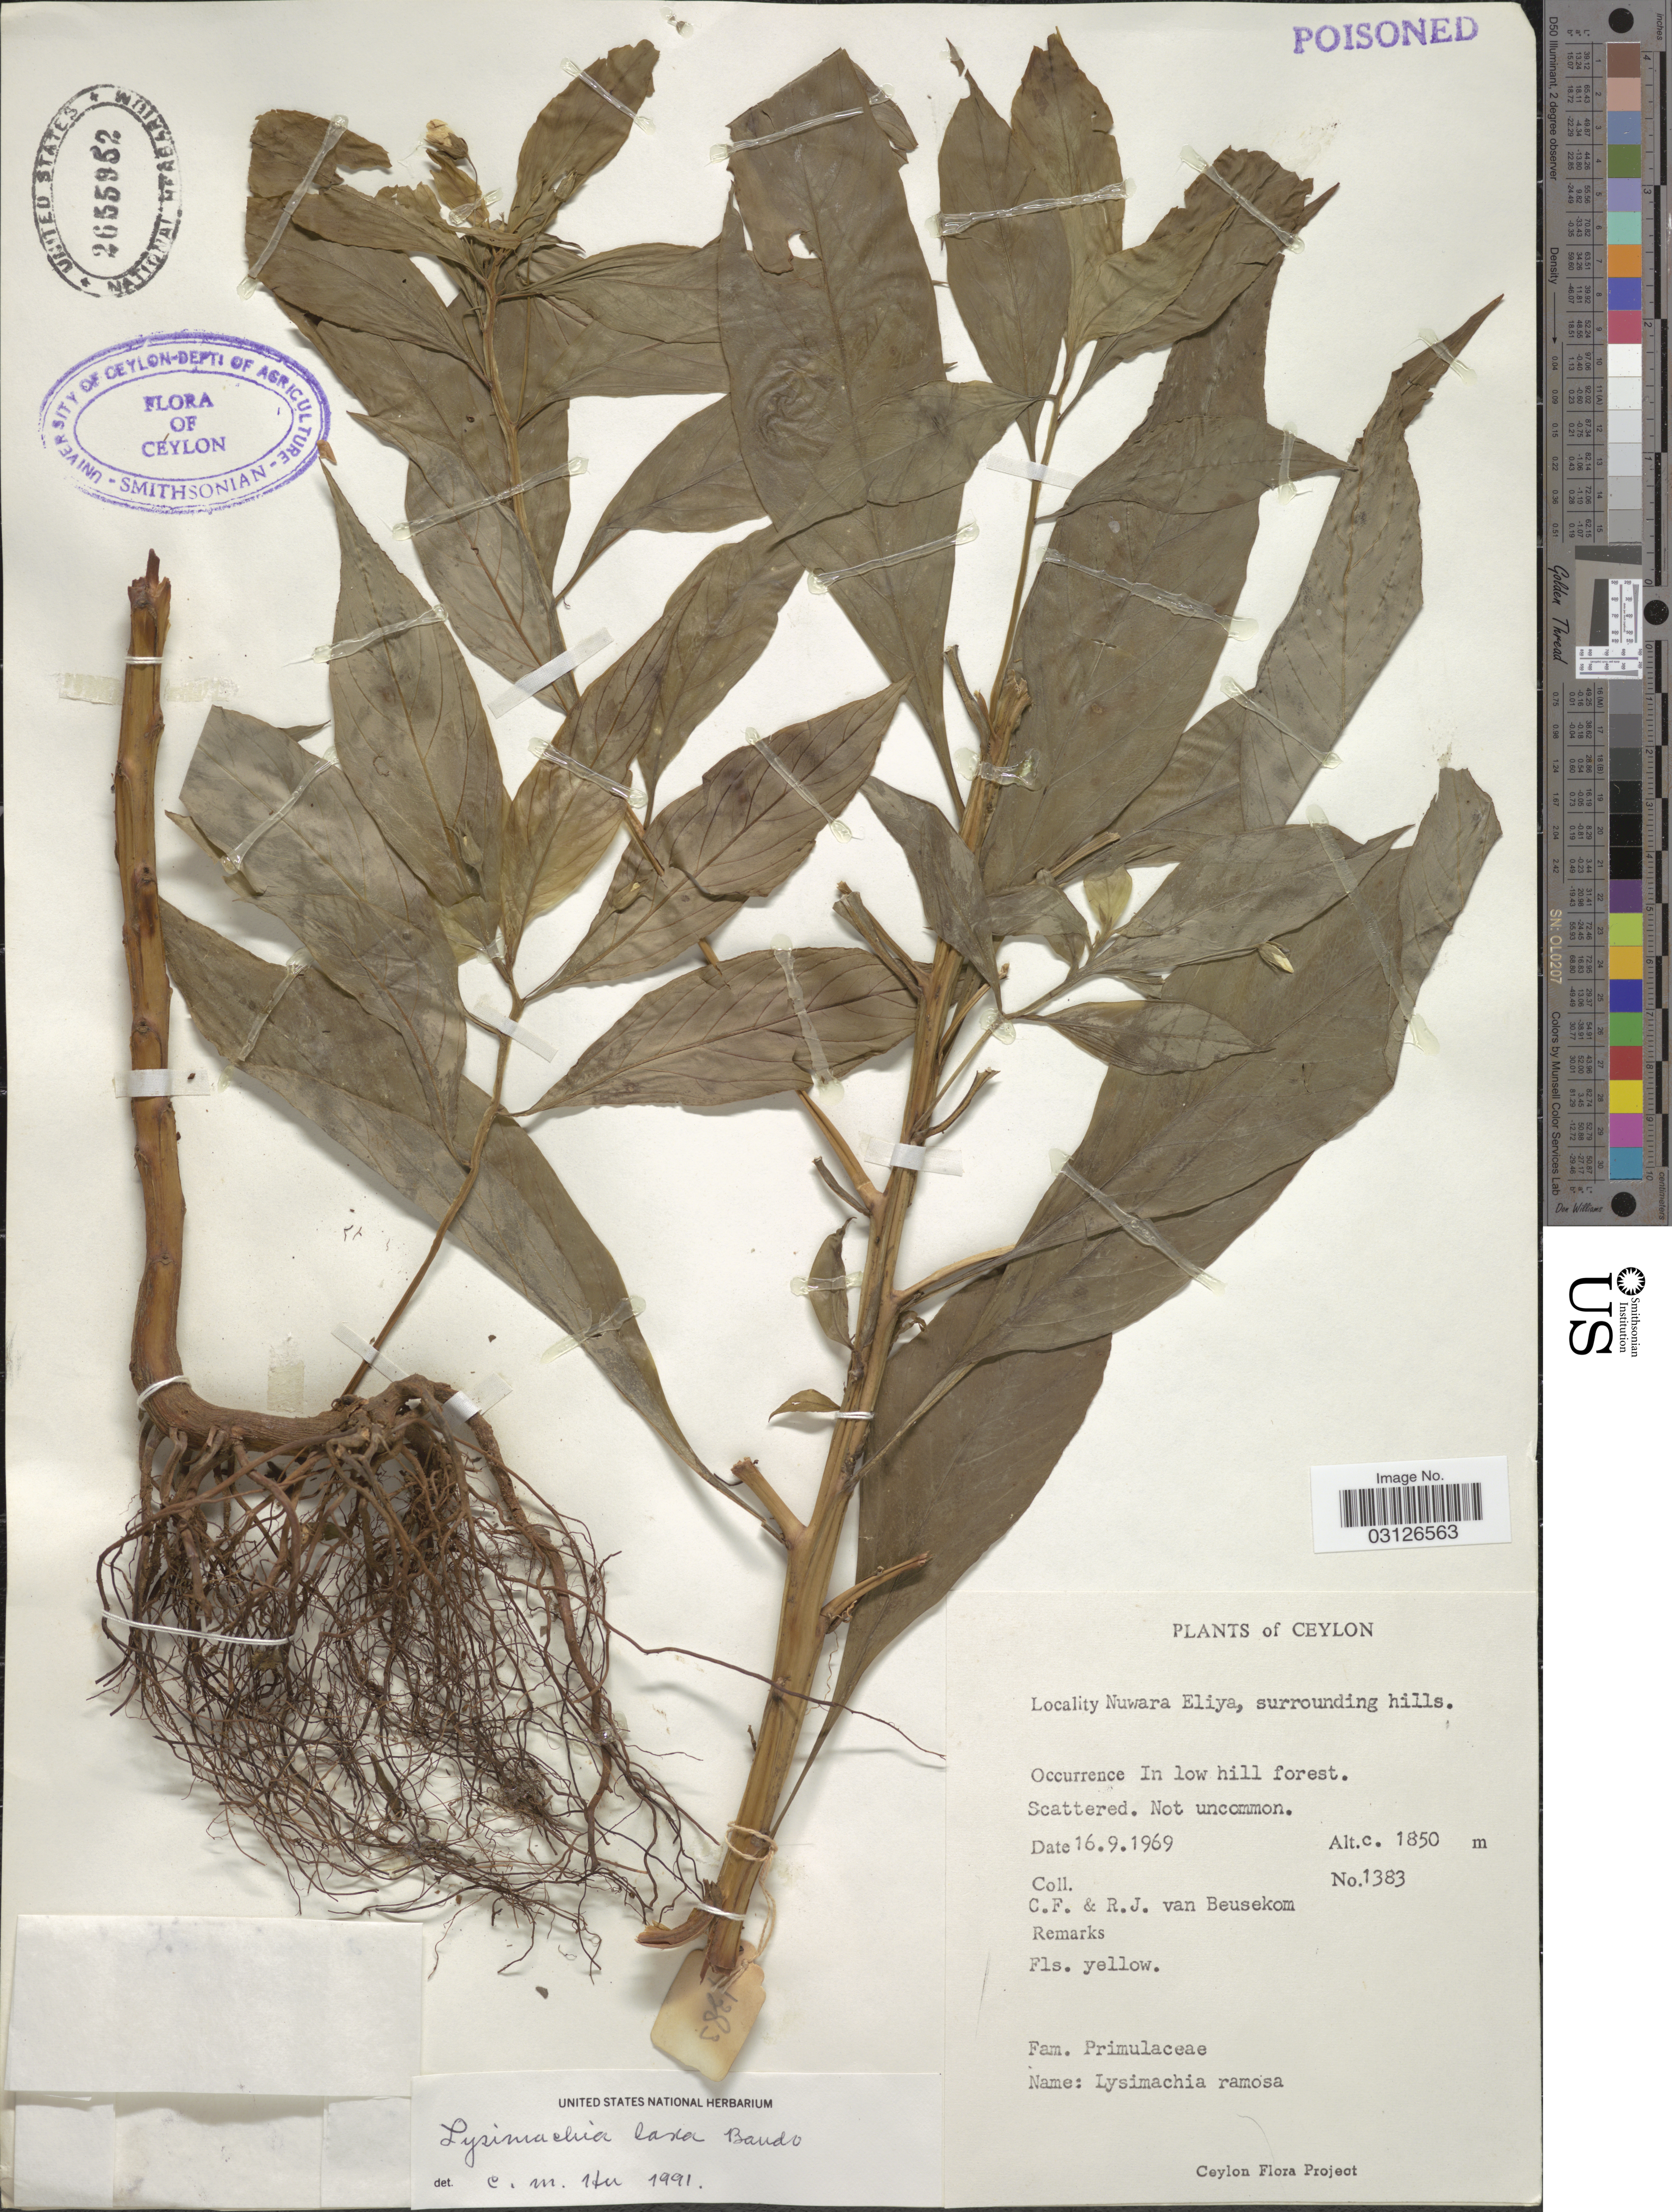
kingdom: Plantae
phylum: Tracheophyta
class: Magnoliopsida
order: Ericales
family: Primulaceae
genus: Lysimachia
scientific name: Lysimachia laxa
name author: Baudo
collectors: C. F. Beusekom & R. Beusekom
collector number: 1383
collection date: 1969-09-16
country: Sri Lanka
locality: Ceylon. Nuwara Eliya, surrounding hills.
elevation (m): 1850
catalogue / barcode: US 2655952